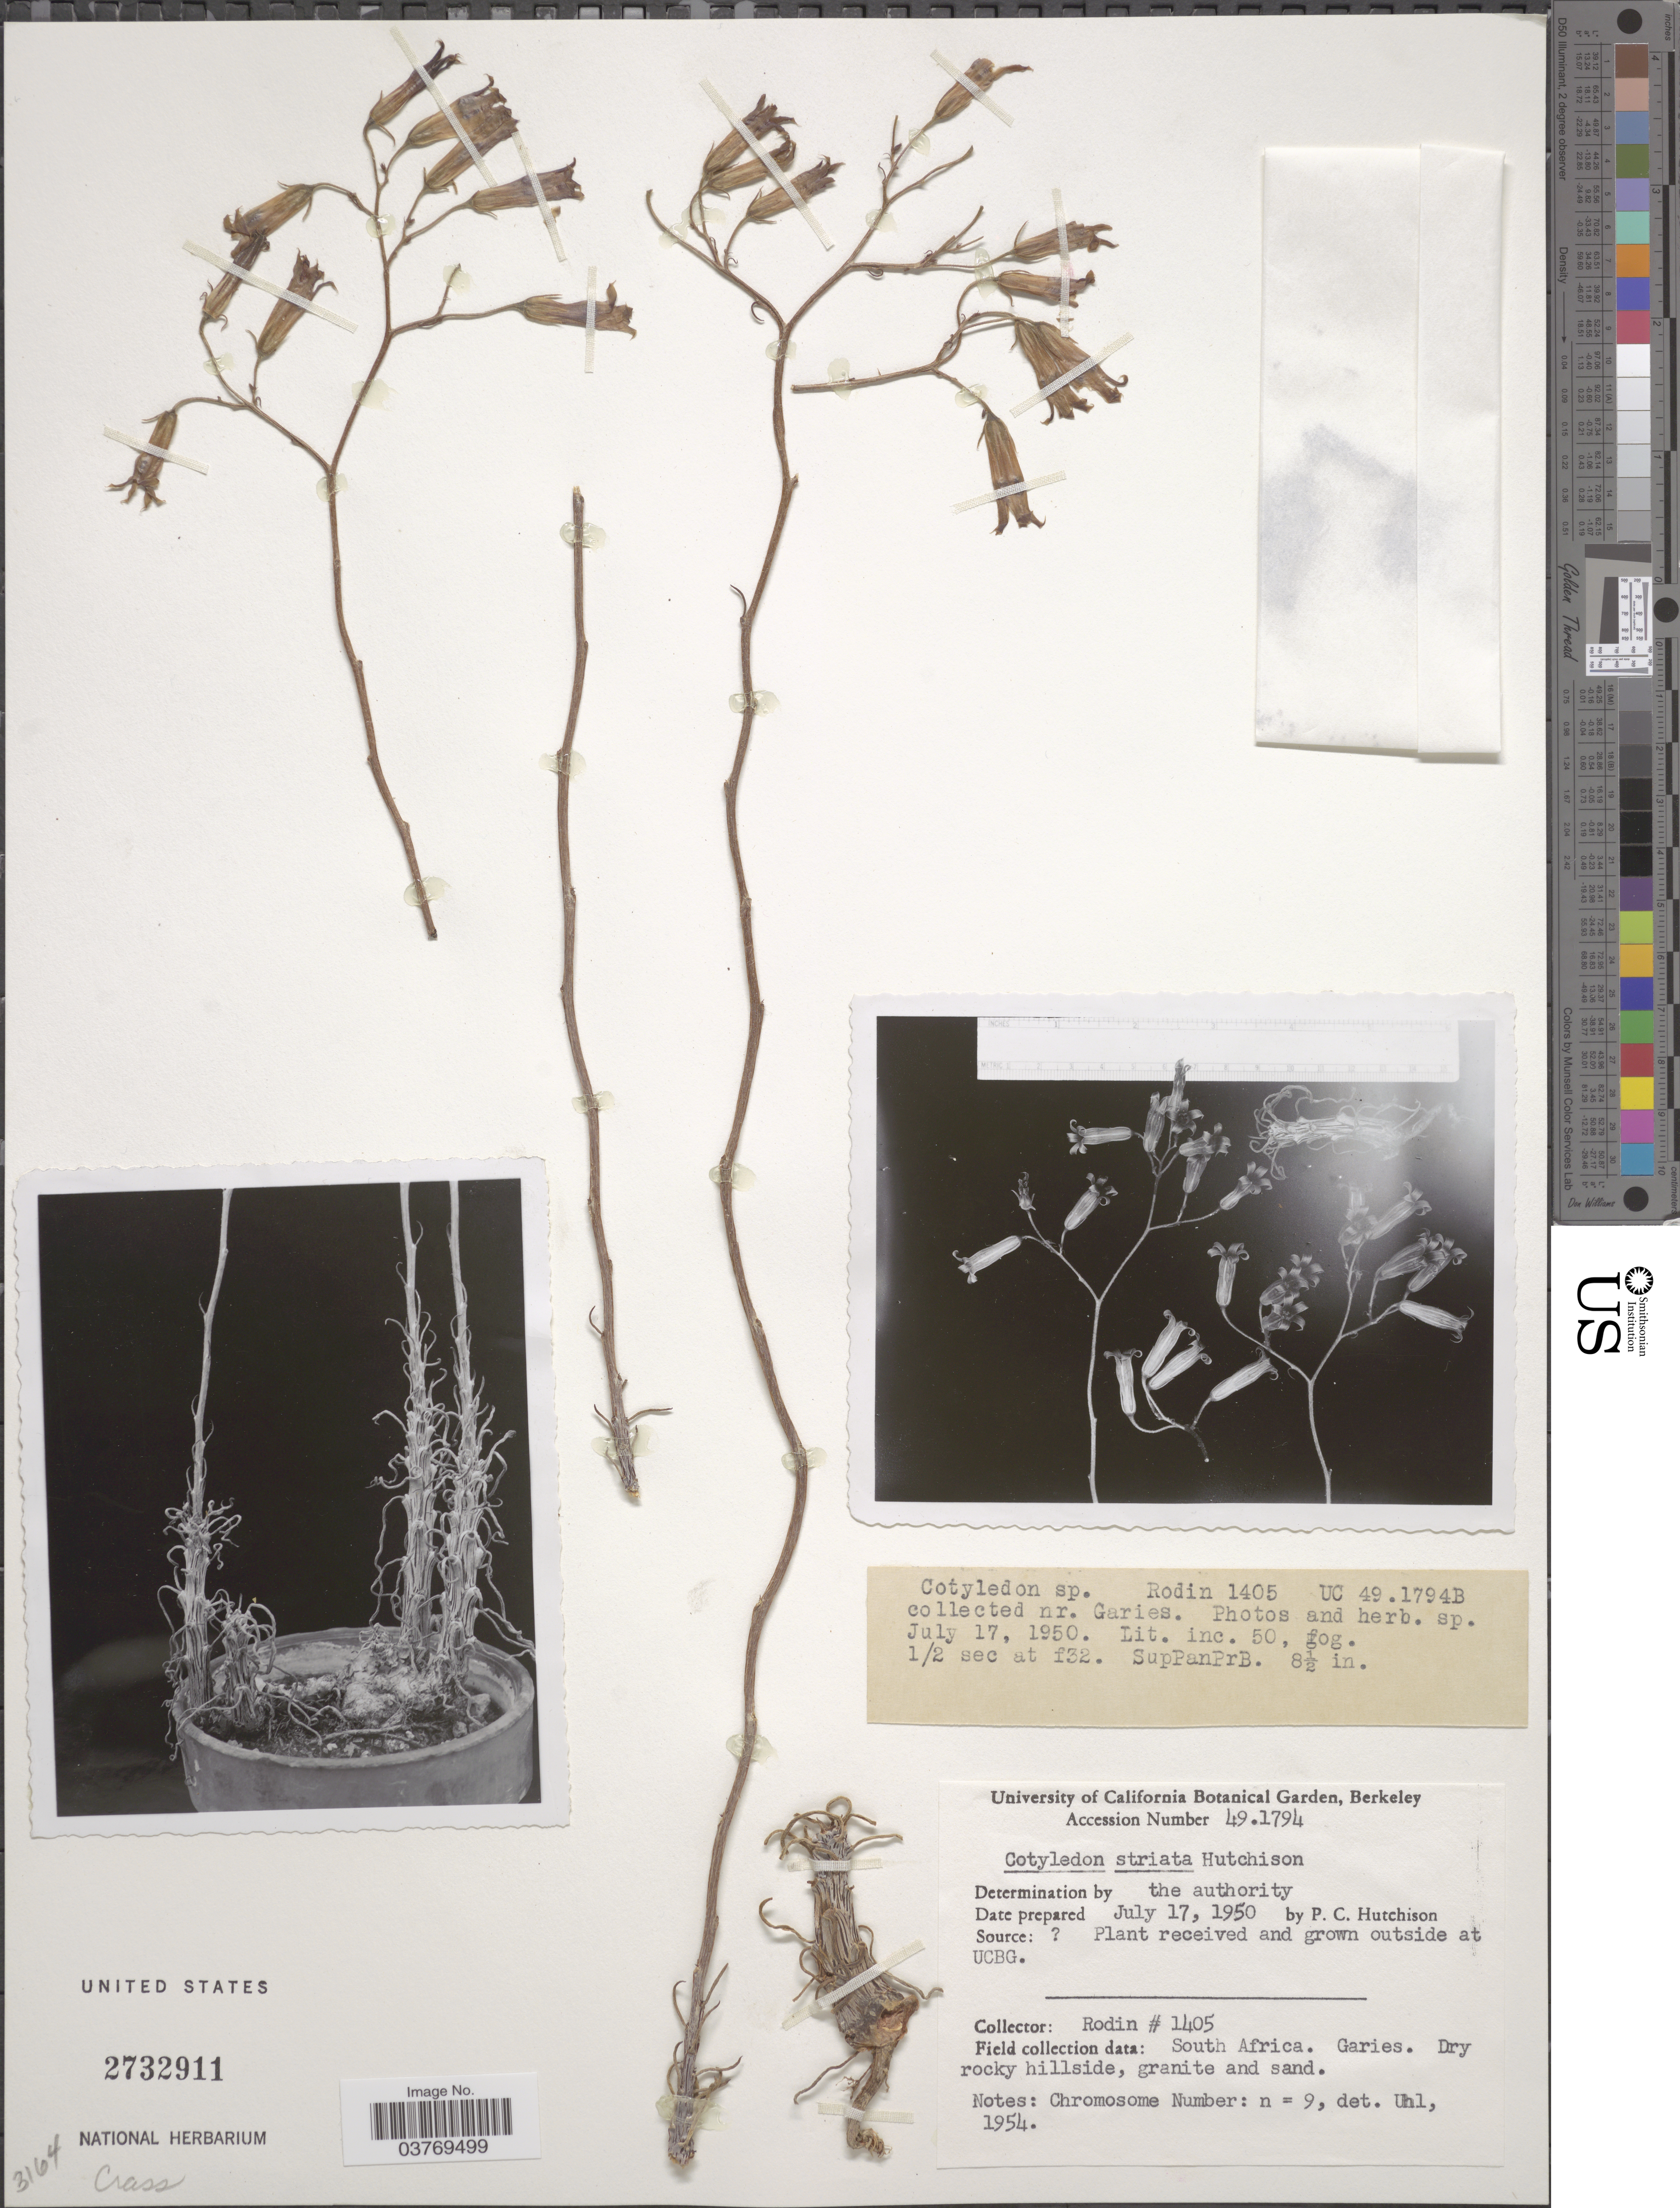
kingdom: Plantae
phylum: Tracheophyta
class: Magnoliopsida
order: Saxifragales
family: Crassulaceae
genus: Tylecodon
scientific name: Tylecodon striatus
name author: (I.W. Hutchison) Toelken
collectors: P. C. Hutchison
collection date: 1950-07-17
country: United States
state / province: California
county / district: Alameda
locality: University of California Botanical Garden, Berkeley. Outside at UCBG.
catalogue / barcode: US 2732911